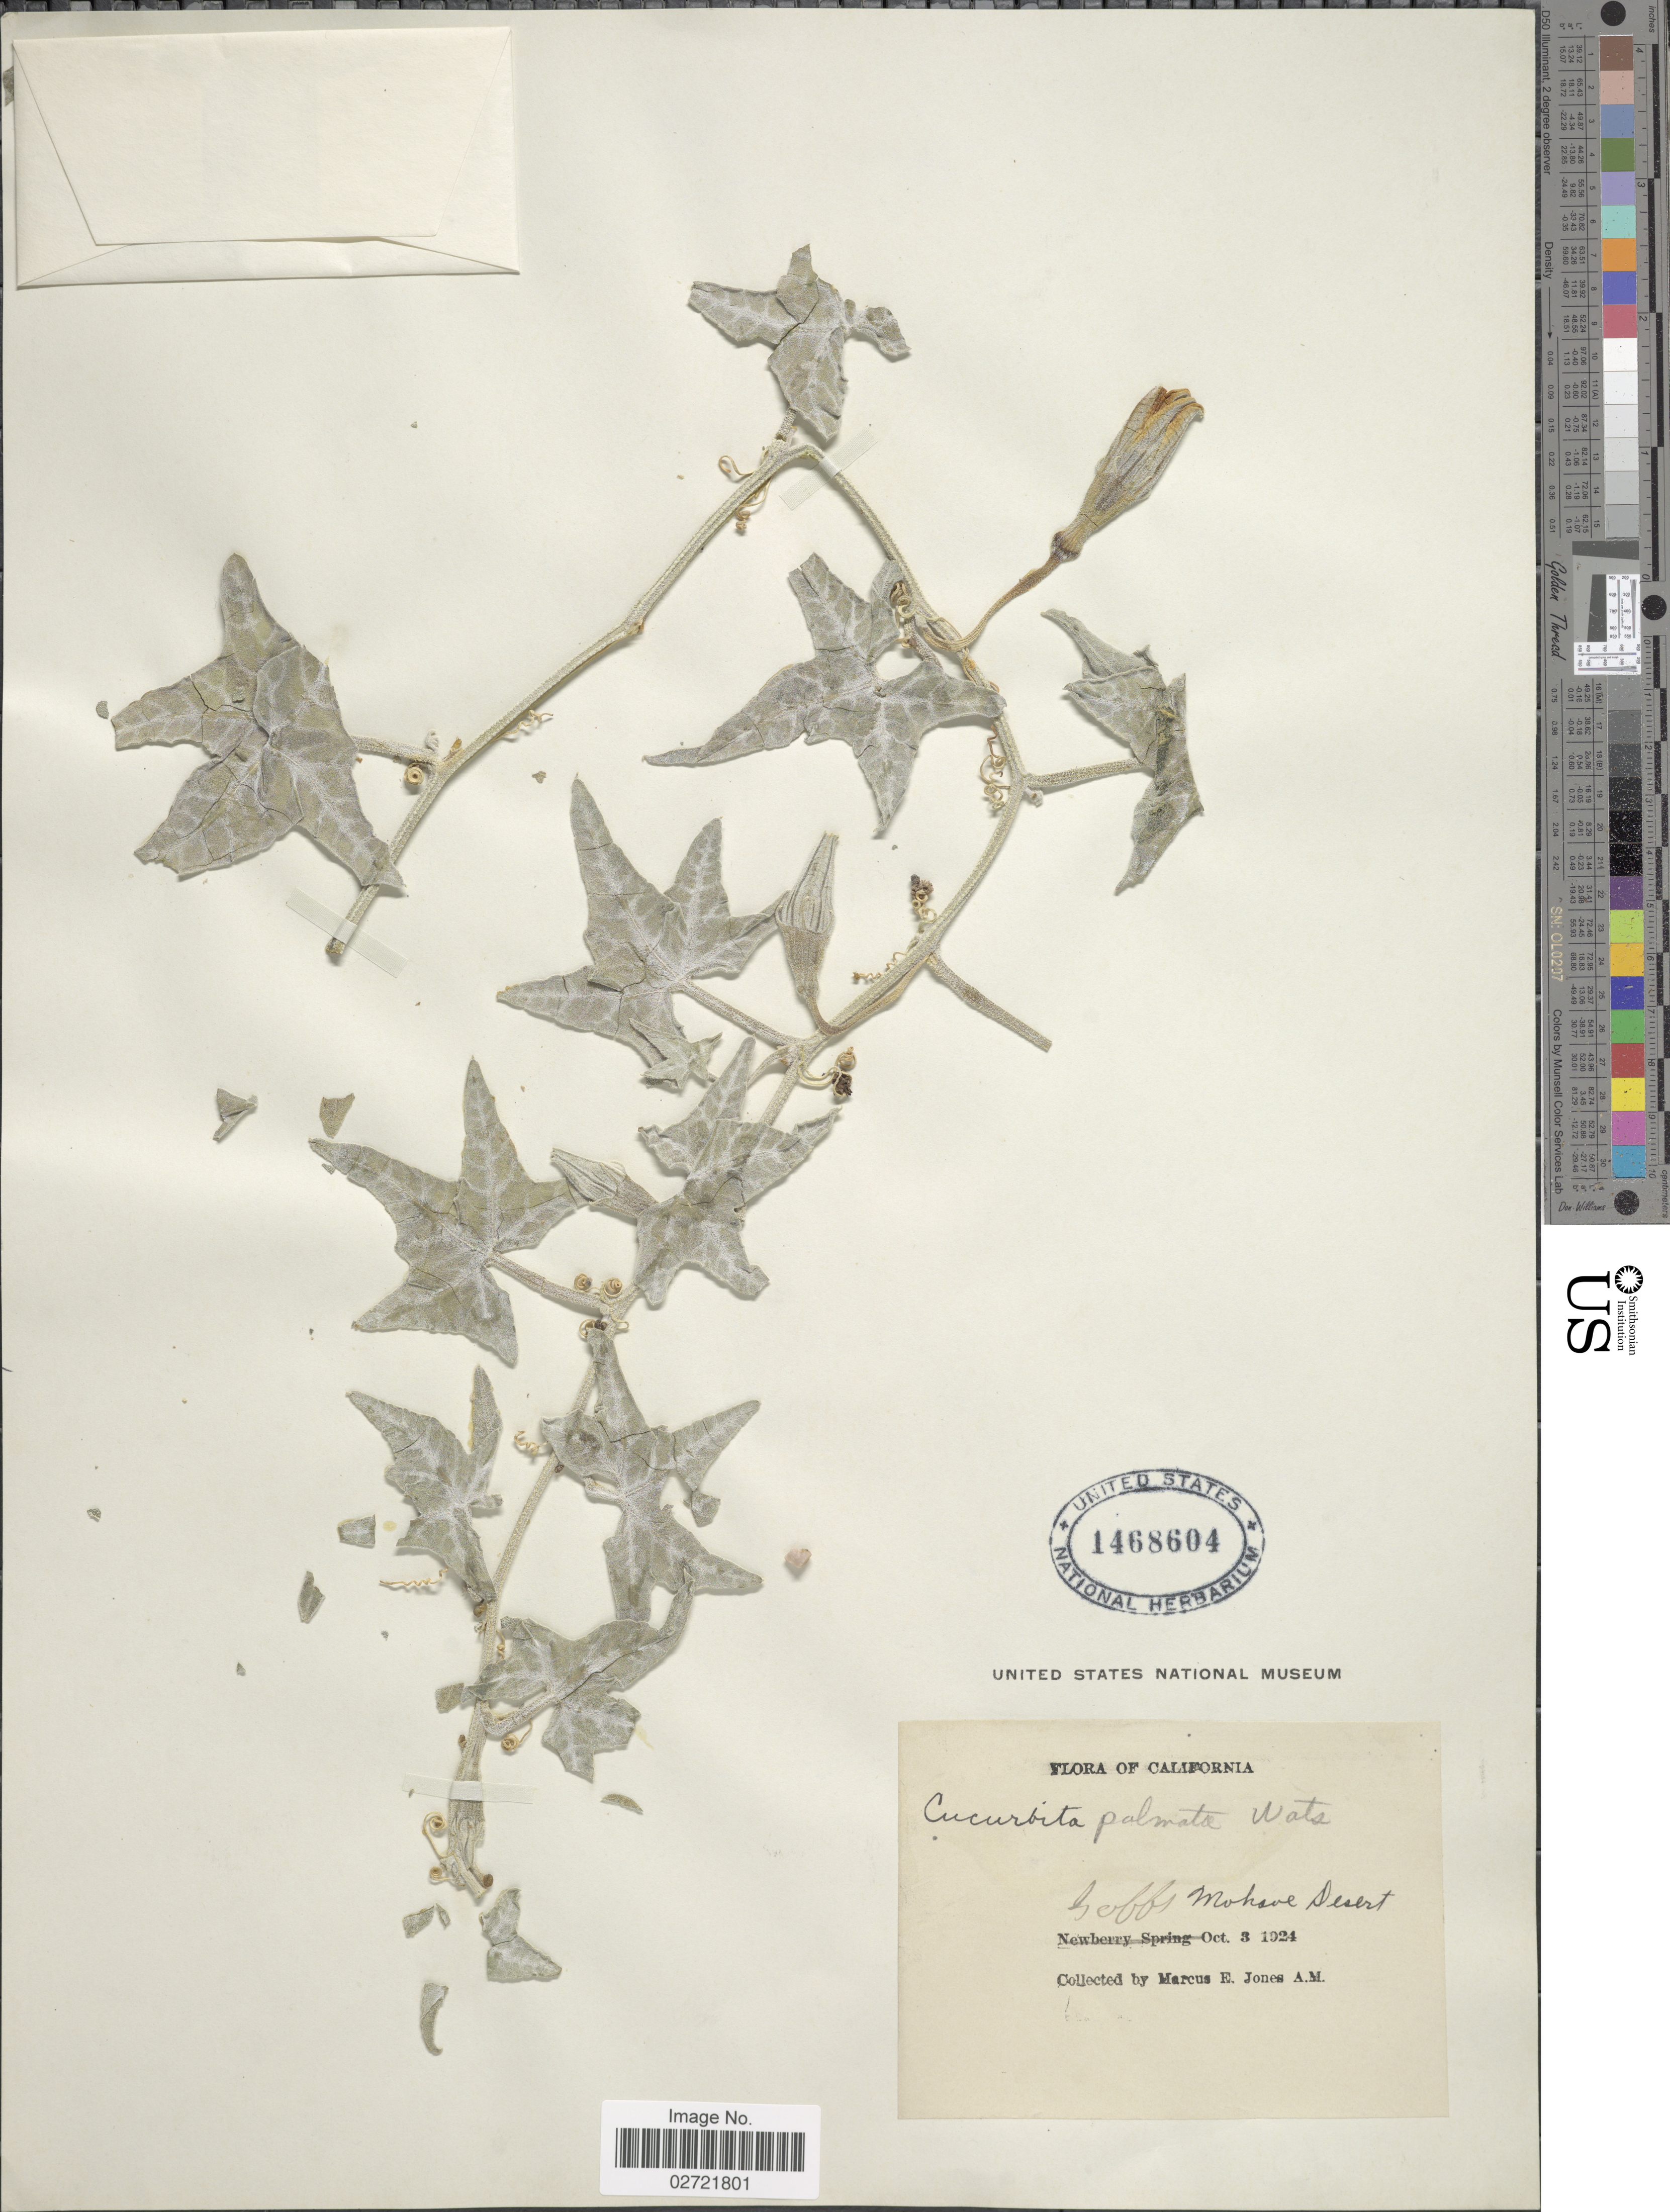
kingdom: Plantae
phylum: Tracheophyta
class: Magnoliopsida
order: Cucurbitales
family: Cucurbitaceae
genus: Cucurbita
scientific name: Cucurbita palmata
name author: S. Watson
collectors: M. E. Jones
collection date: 1924-10-03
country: United States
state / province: California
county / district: Kern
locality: Geffs, Mohave Desert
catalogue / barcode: US 1468604